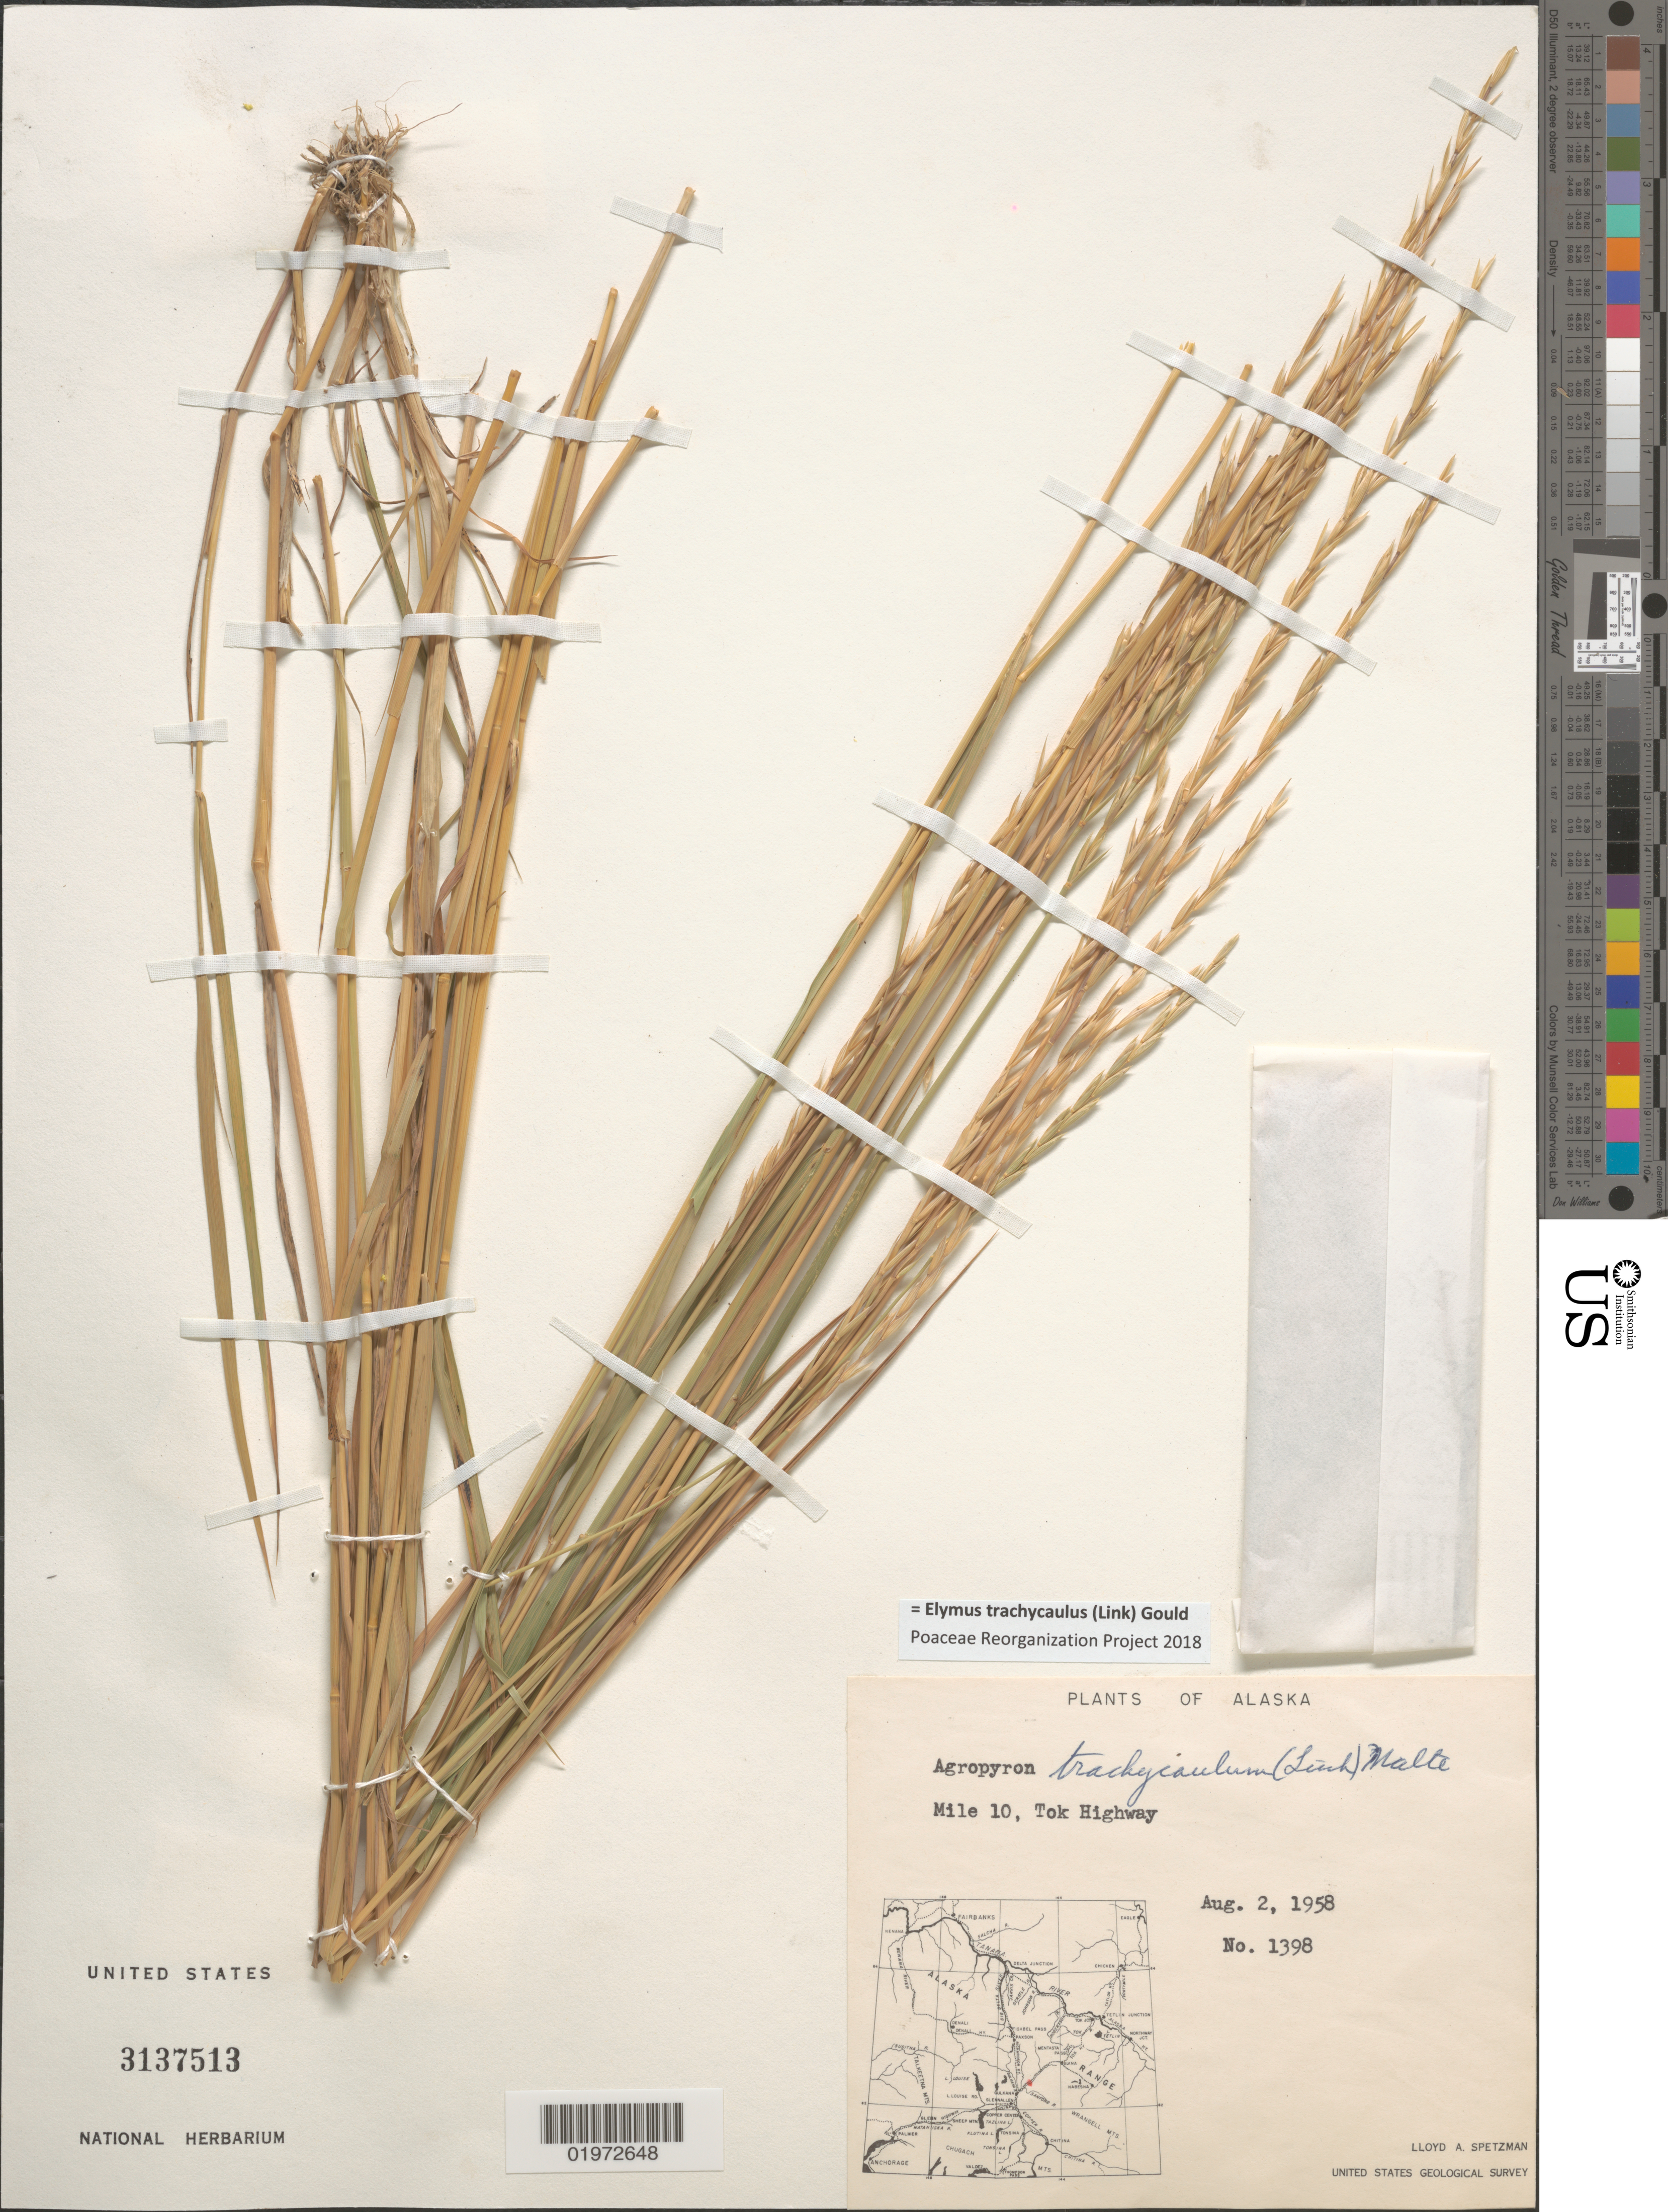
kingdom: Plantae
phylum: Tracheophyta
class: Liliopsida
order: Poales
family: Poaceae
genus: Elymus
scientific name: Elymus trachycaulus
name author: (Link) Gould ex Shinners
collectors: L. Spetzman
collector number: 1398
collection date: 1958-08-02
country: United States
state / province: Alaska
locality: Mile 10, Tok Highway. United States Geological Survey.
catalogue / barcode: US 3137513